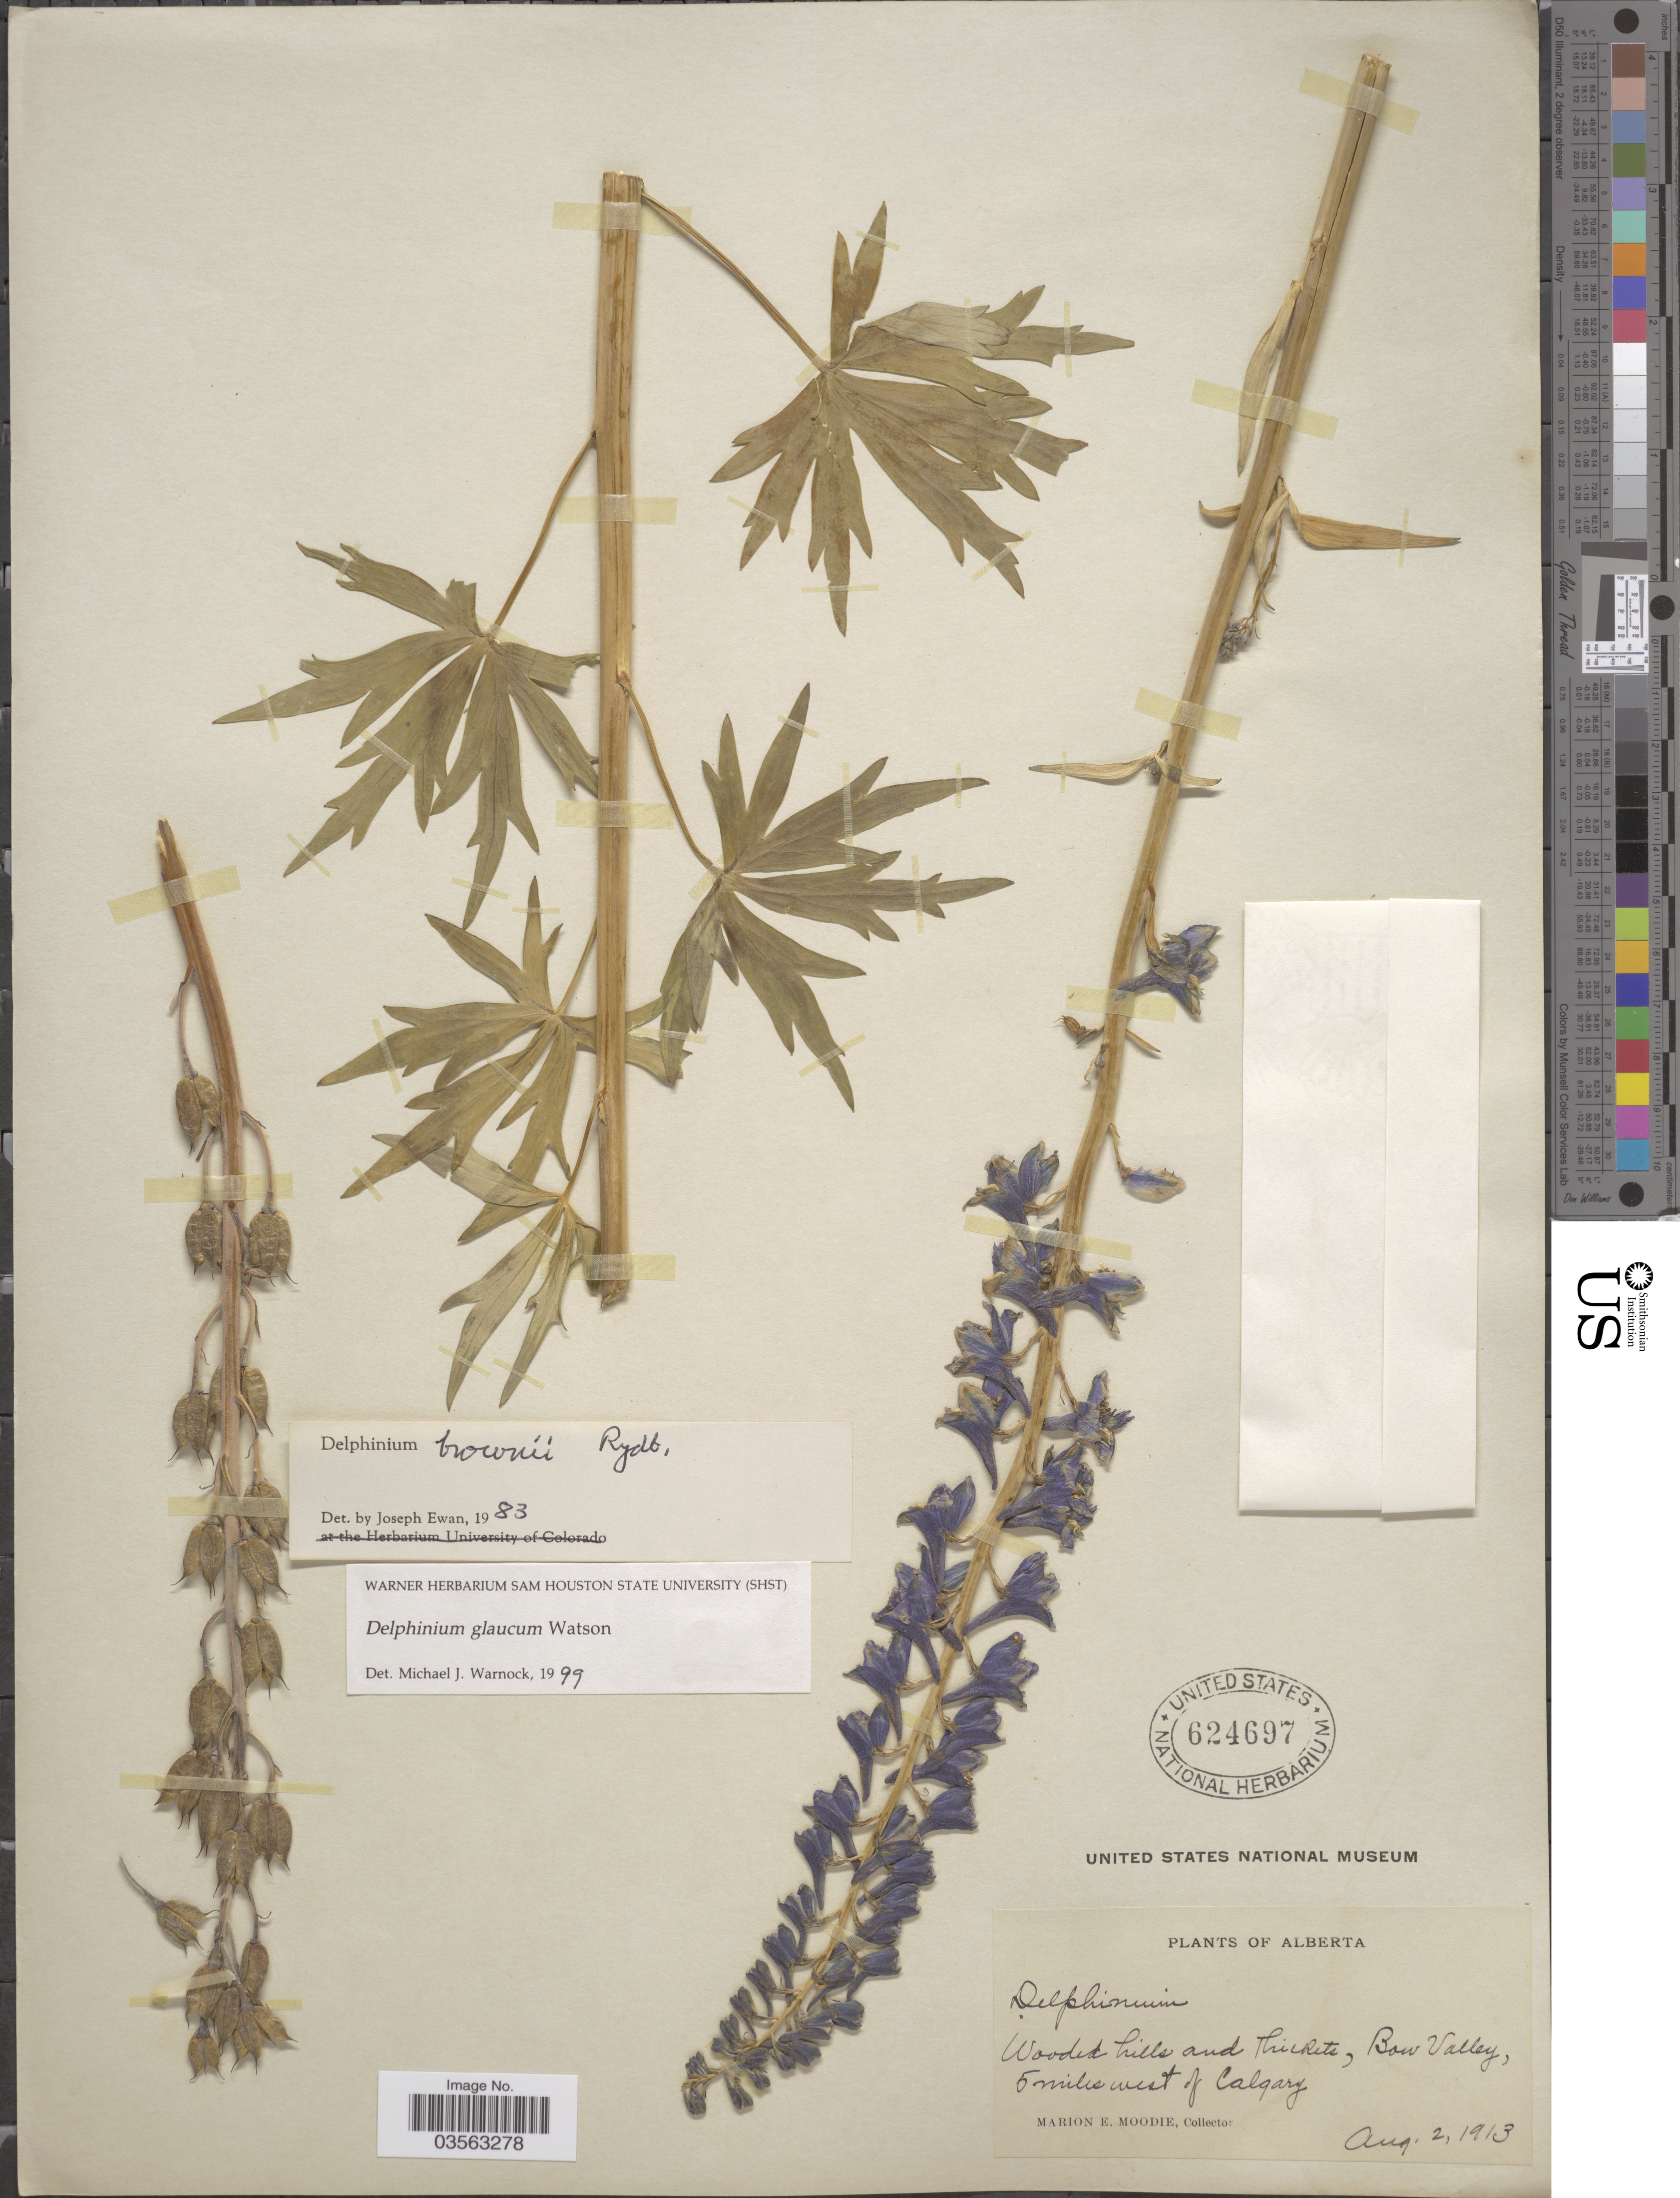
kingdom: Plantae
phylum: Tracheophyta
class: Magnoliopsida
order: Ranunculales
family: Ranunculaceae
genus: Delphinium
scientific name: Delphinium glaucum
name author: S. Watson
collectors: M. E. Moodie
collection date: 1913-08-02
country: Canada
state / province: Alberta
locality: Bow Valley, 5 miles west of Calgary.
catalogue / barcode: US 624697